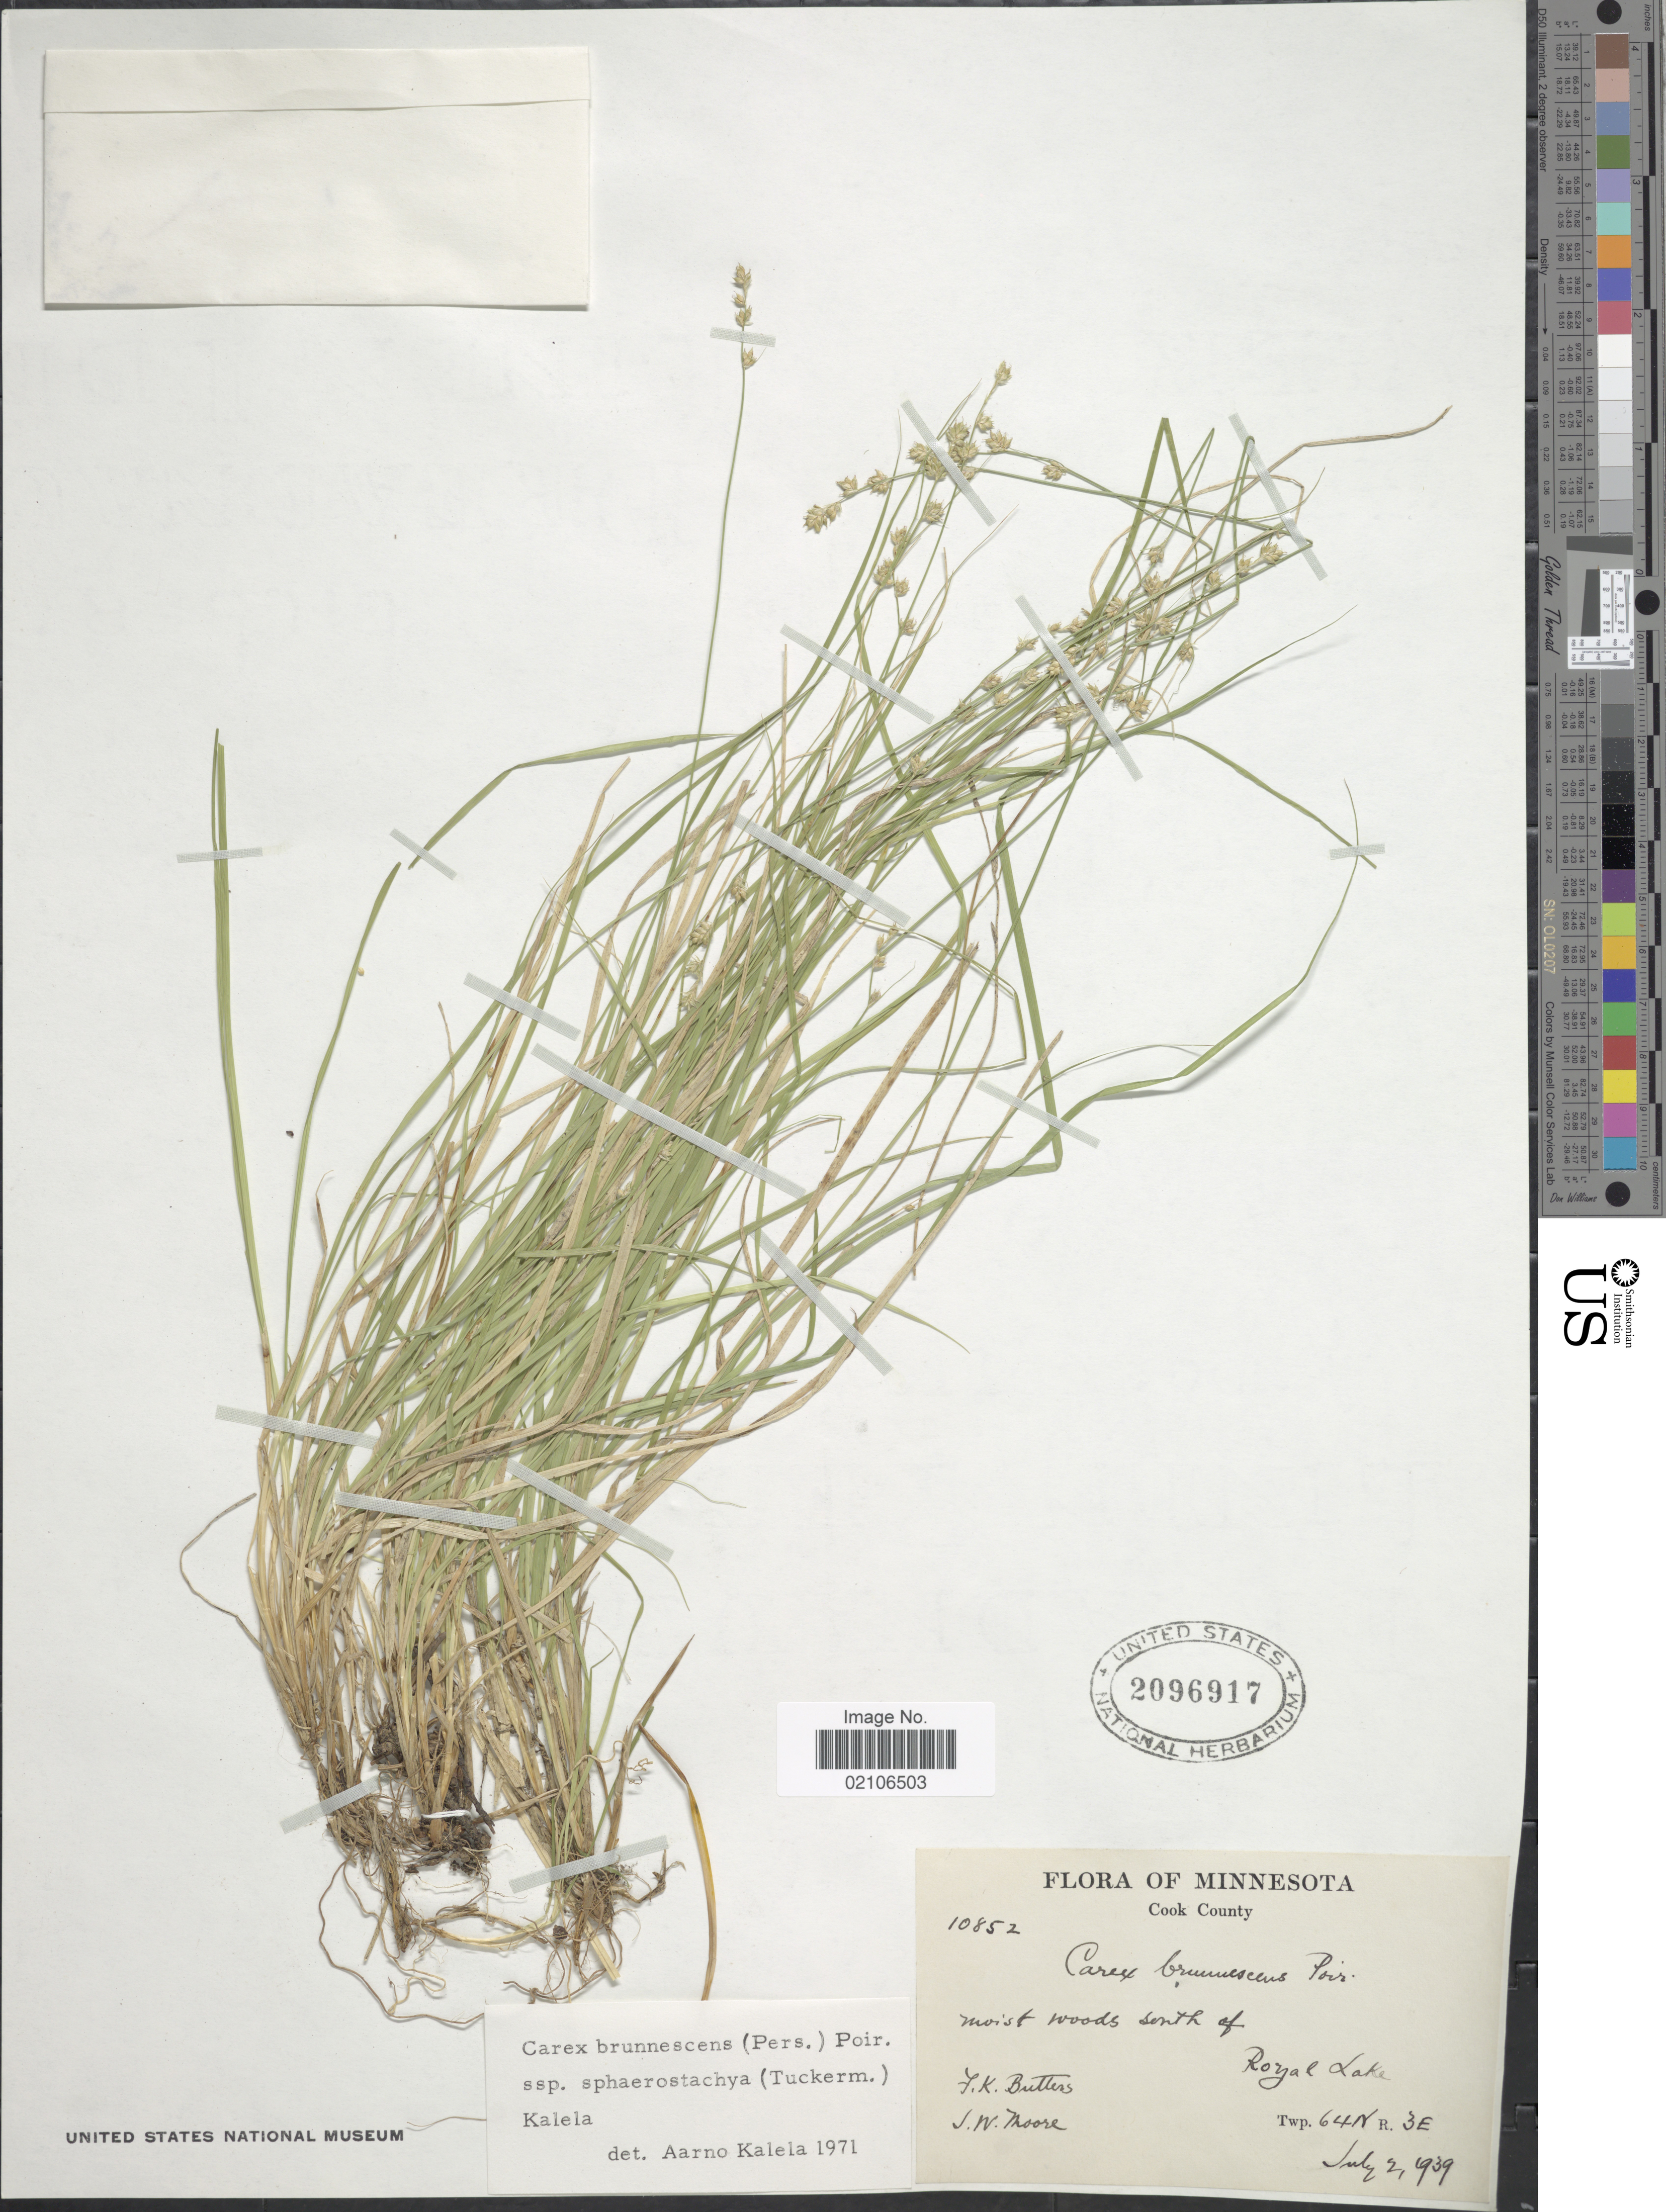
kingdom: Plantae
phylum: Tracheophyta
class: Liliopsida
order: Poales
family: Cyperaceae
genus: Carex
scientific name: Carex brunnescens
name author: (Pers.) Poir.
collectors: F. K. Butters & J. Moore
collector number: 10852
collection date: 1939-07-02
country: United States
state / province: Minnesota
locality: Cook County, Moist woods south of Royal Lake, Twp. 64 N R3E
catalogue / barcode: US 2096917